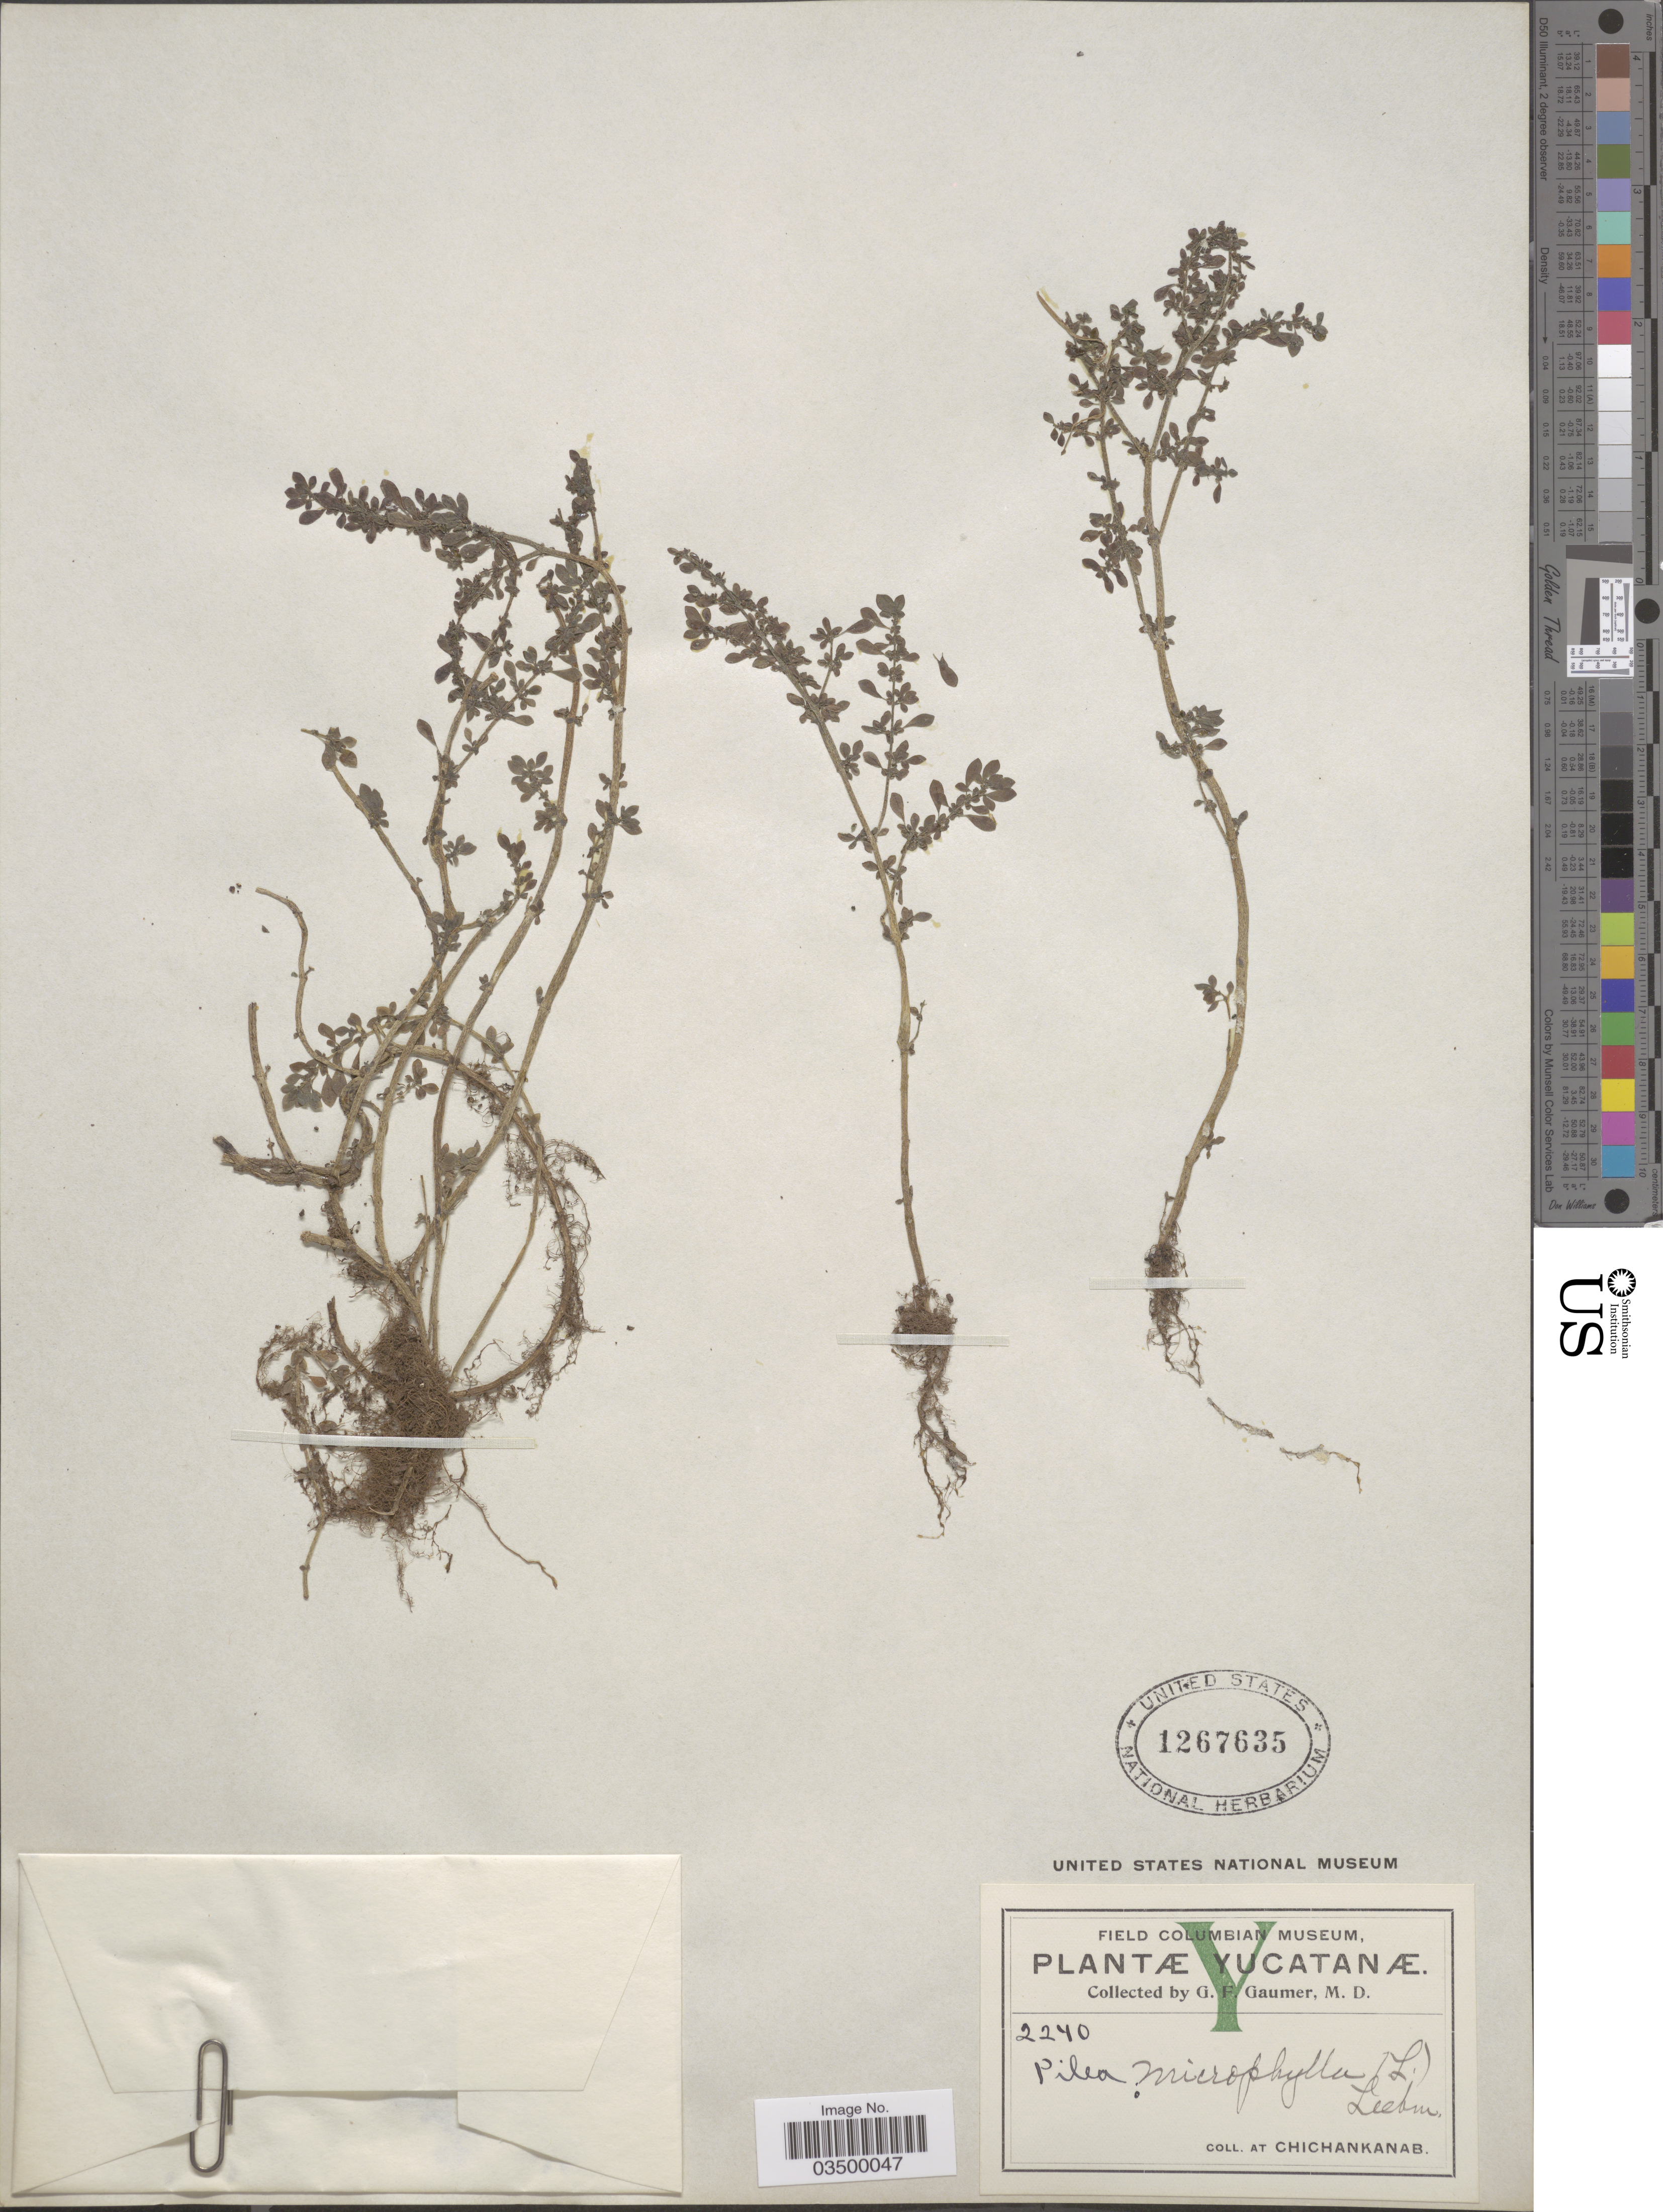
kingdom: Plantae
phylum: Tracheophyta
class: Magnoliopsida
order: Rosales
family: Urticaceae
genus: Pilea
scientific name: Pilea microphylla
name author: (L.) Liebm.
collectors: G. F. Gaumer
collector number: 2240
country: Mexico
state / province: Yucatán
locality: At Chichankanab.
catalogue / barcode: US 1267635